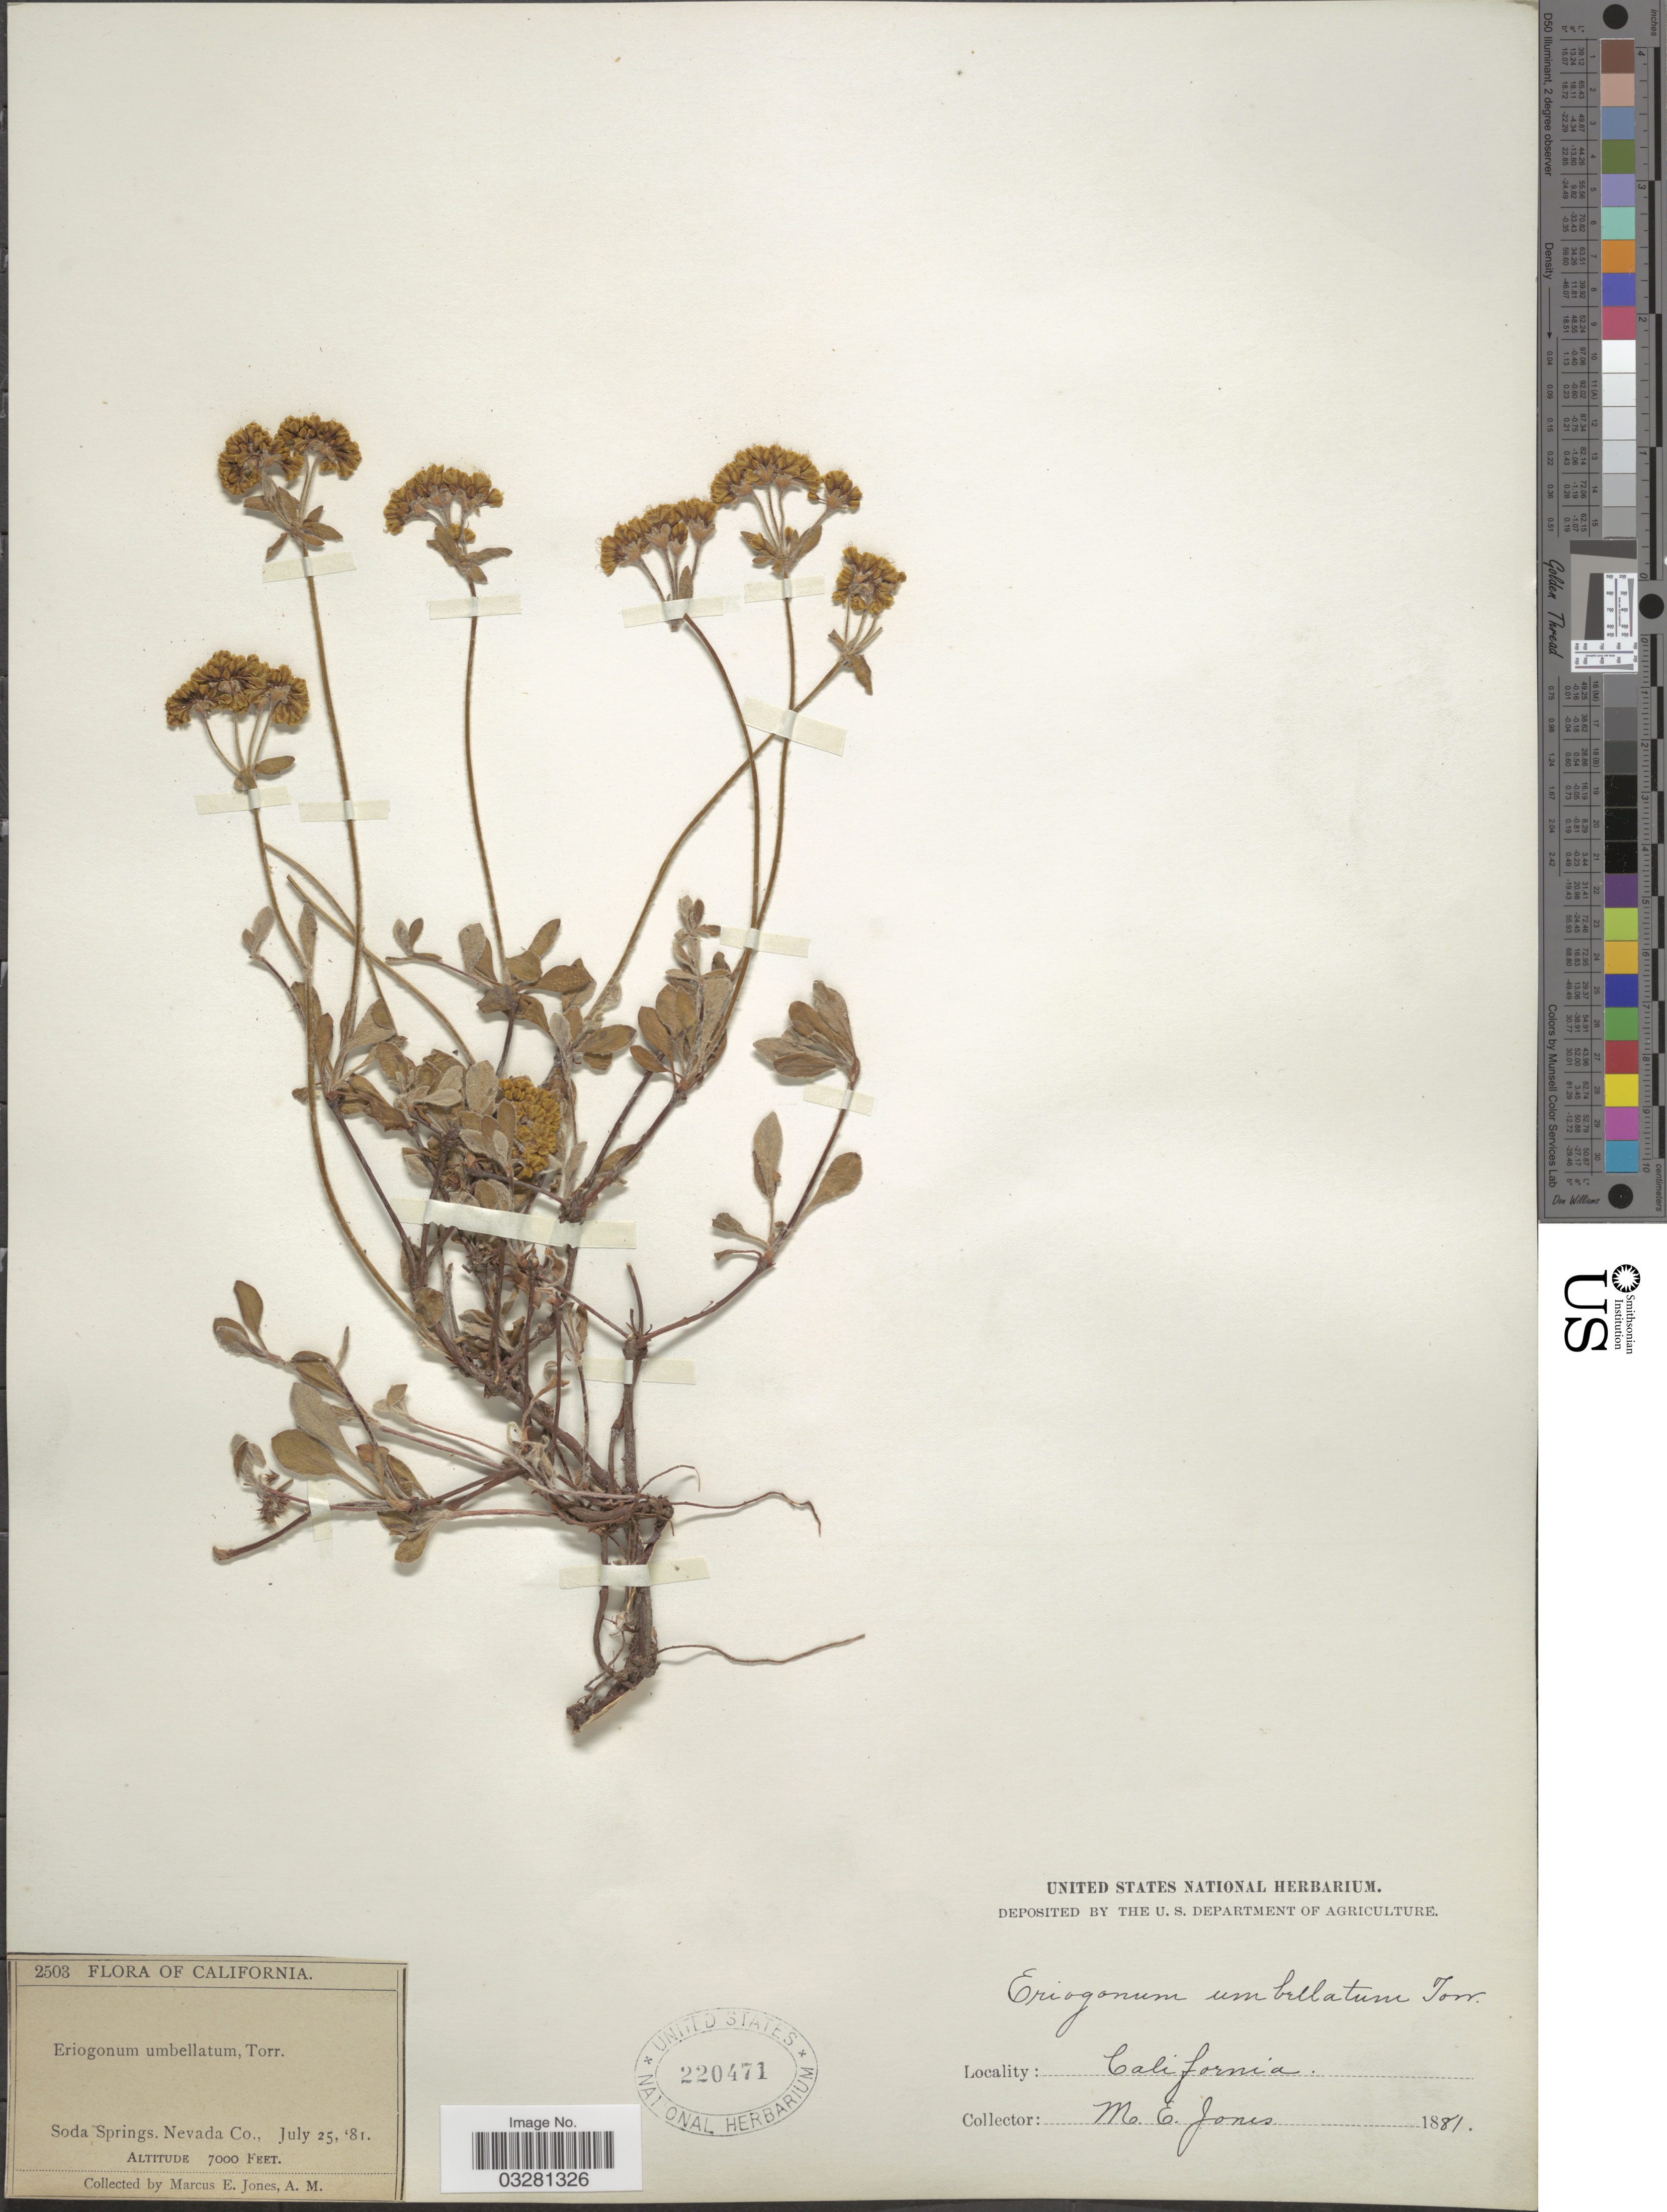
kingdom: Plantae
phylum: Tracheophyta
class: Magnoliopsida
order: Caryophyllales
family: Polygonaceae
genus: Eriogonum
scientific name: Eriogonum umbellatum var. umbellatum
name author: Torr.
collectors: M. E. Jones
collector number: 2503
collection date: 1881-07-25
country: United States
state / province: California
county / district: Nevada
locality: Soda Springs. Nevada Co.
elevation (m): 2134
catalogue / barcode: US 220471